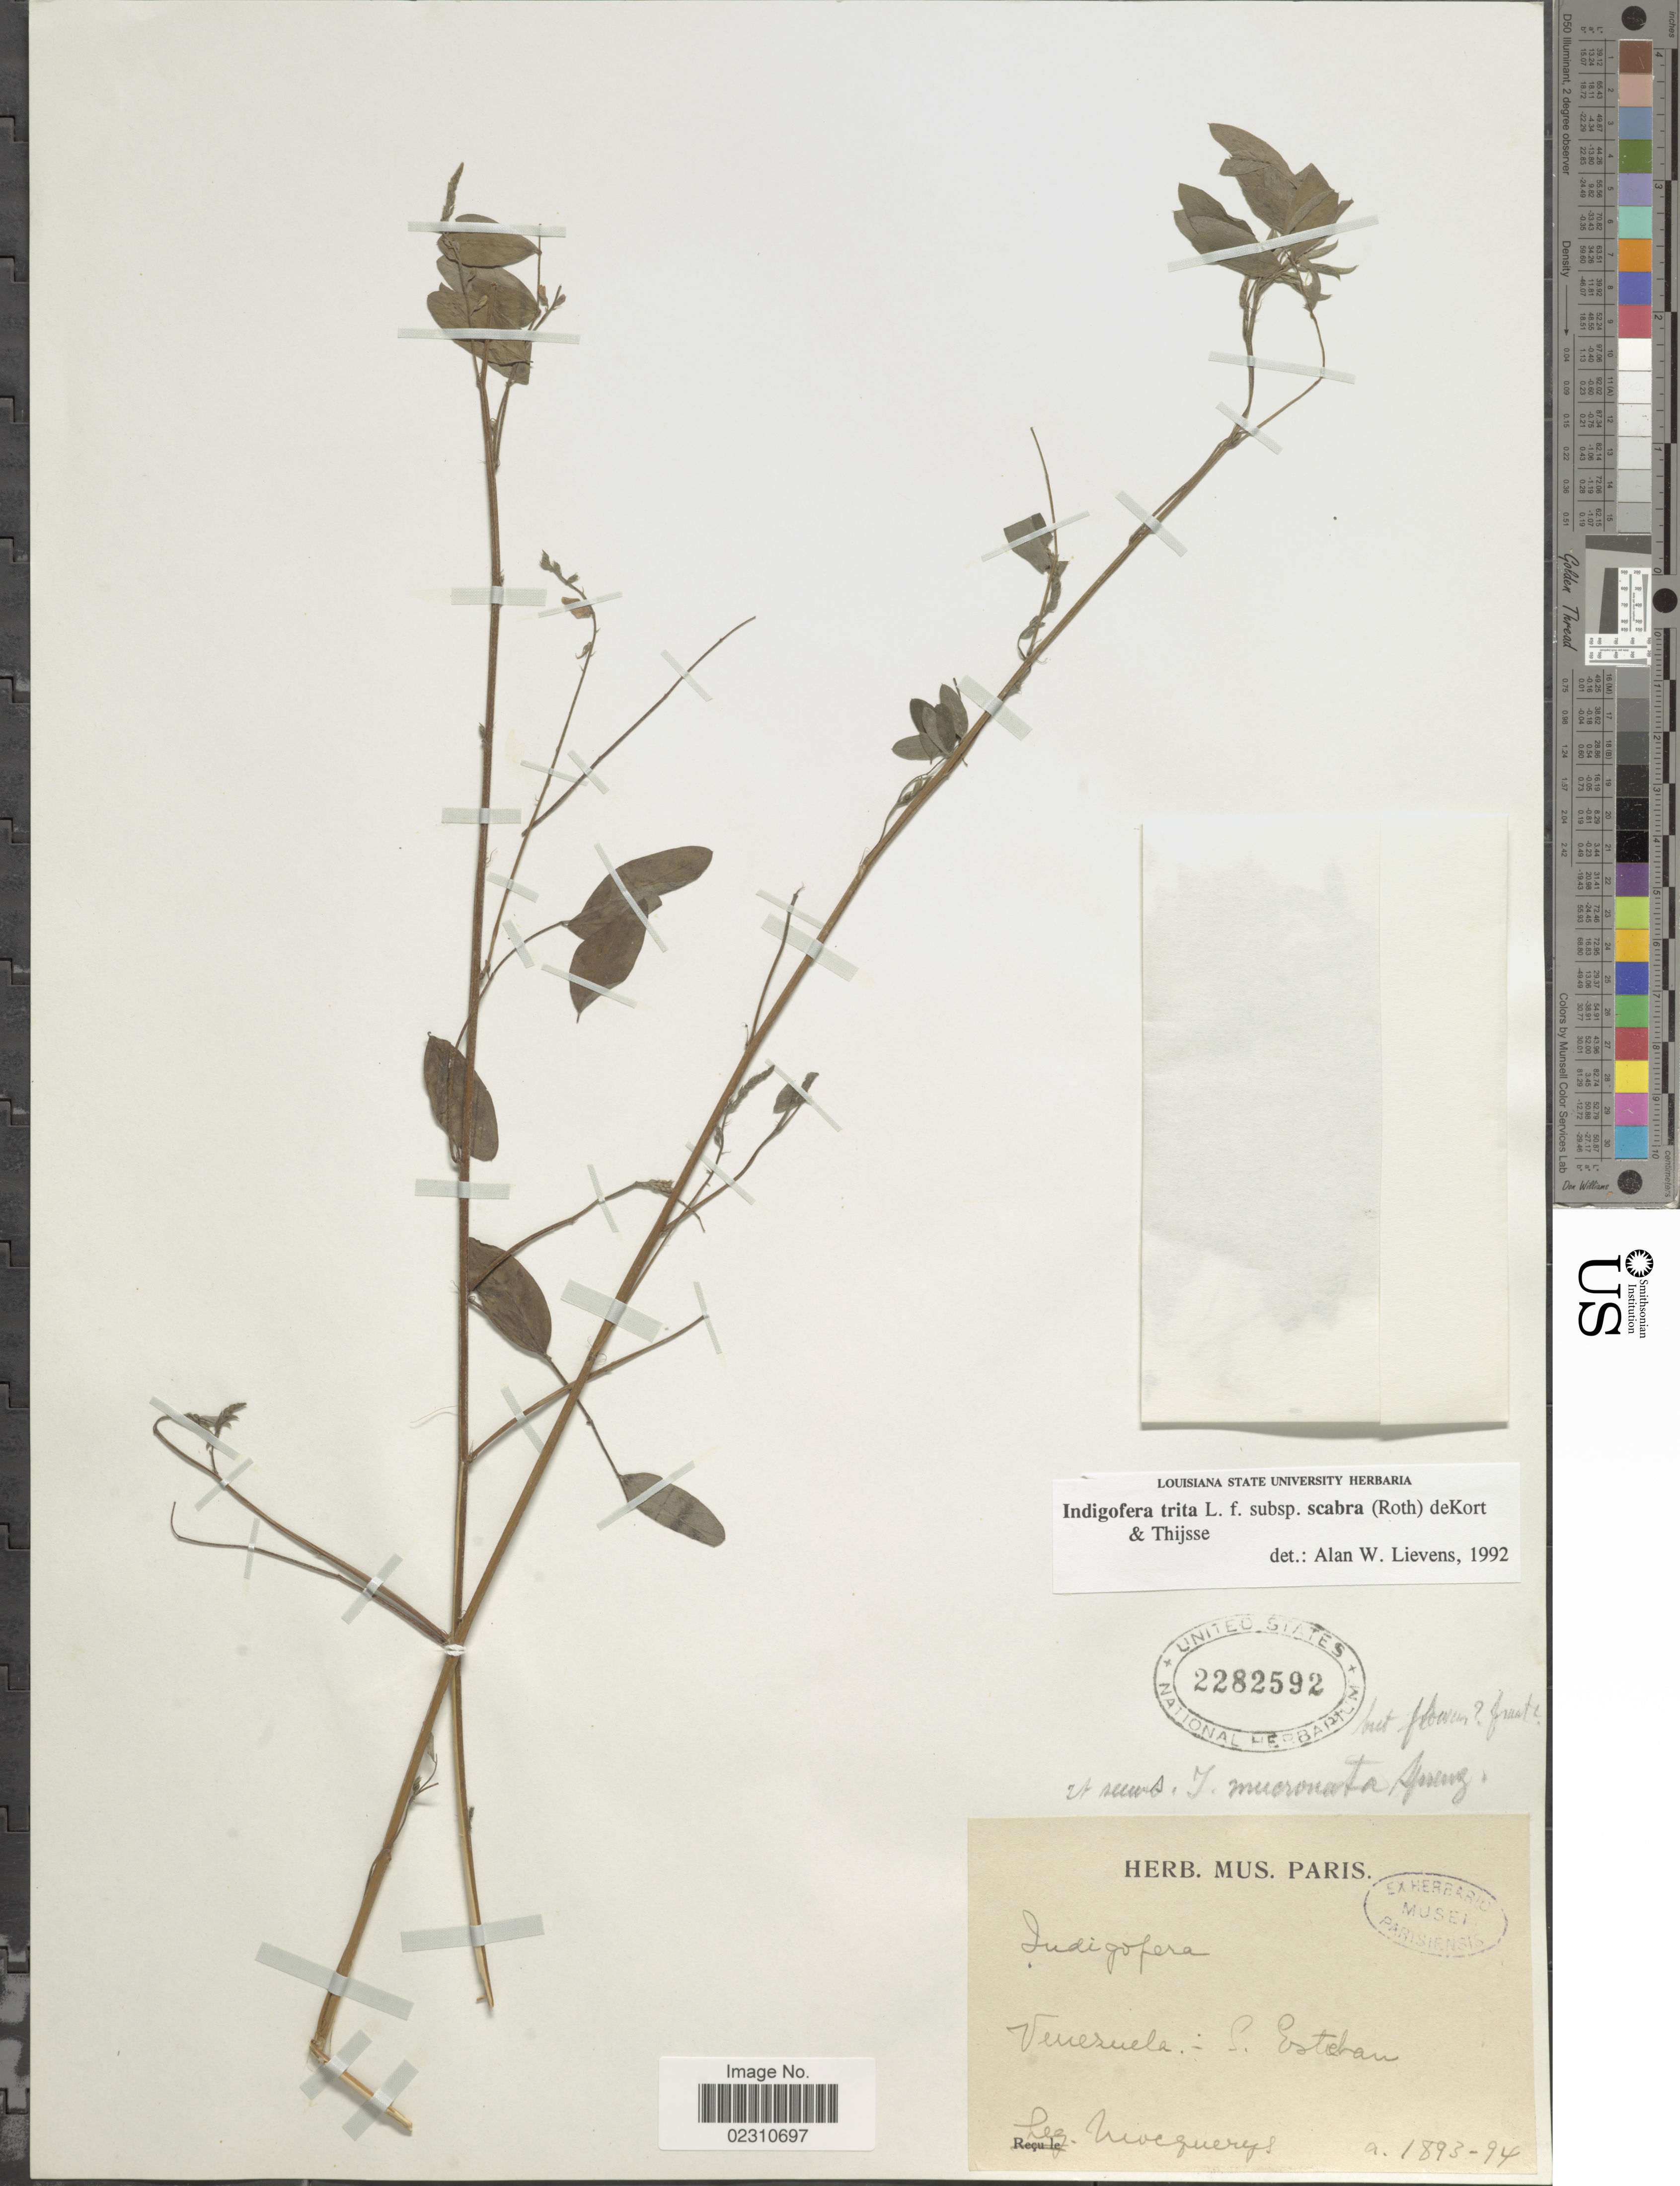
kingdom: Plantae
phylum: Tracheophyta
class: Magnoliopsida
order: Fabales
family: Fabaceae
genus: Indigofera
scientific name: Indigofera trita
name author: L. f.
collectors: A. Mocquerys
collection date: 1893/1894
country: Venezuela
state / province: Carabobo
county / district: Puerto Cabello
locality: San Esteban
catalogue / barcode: US 2282592